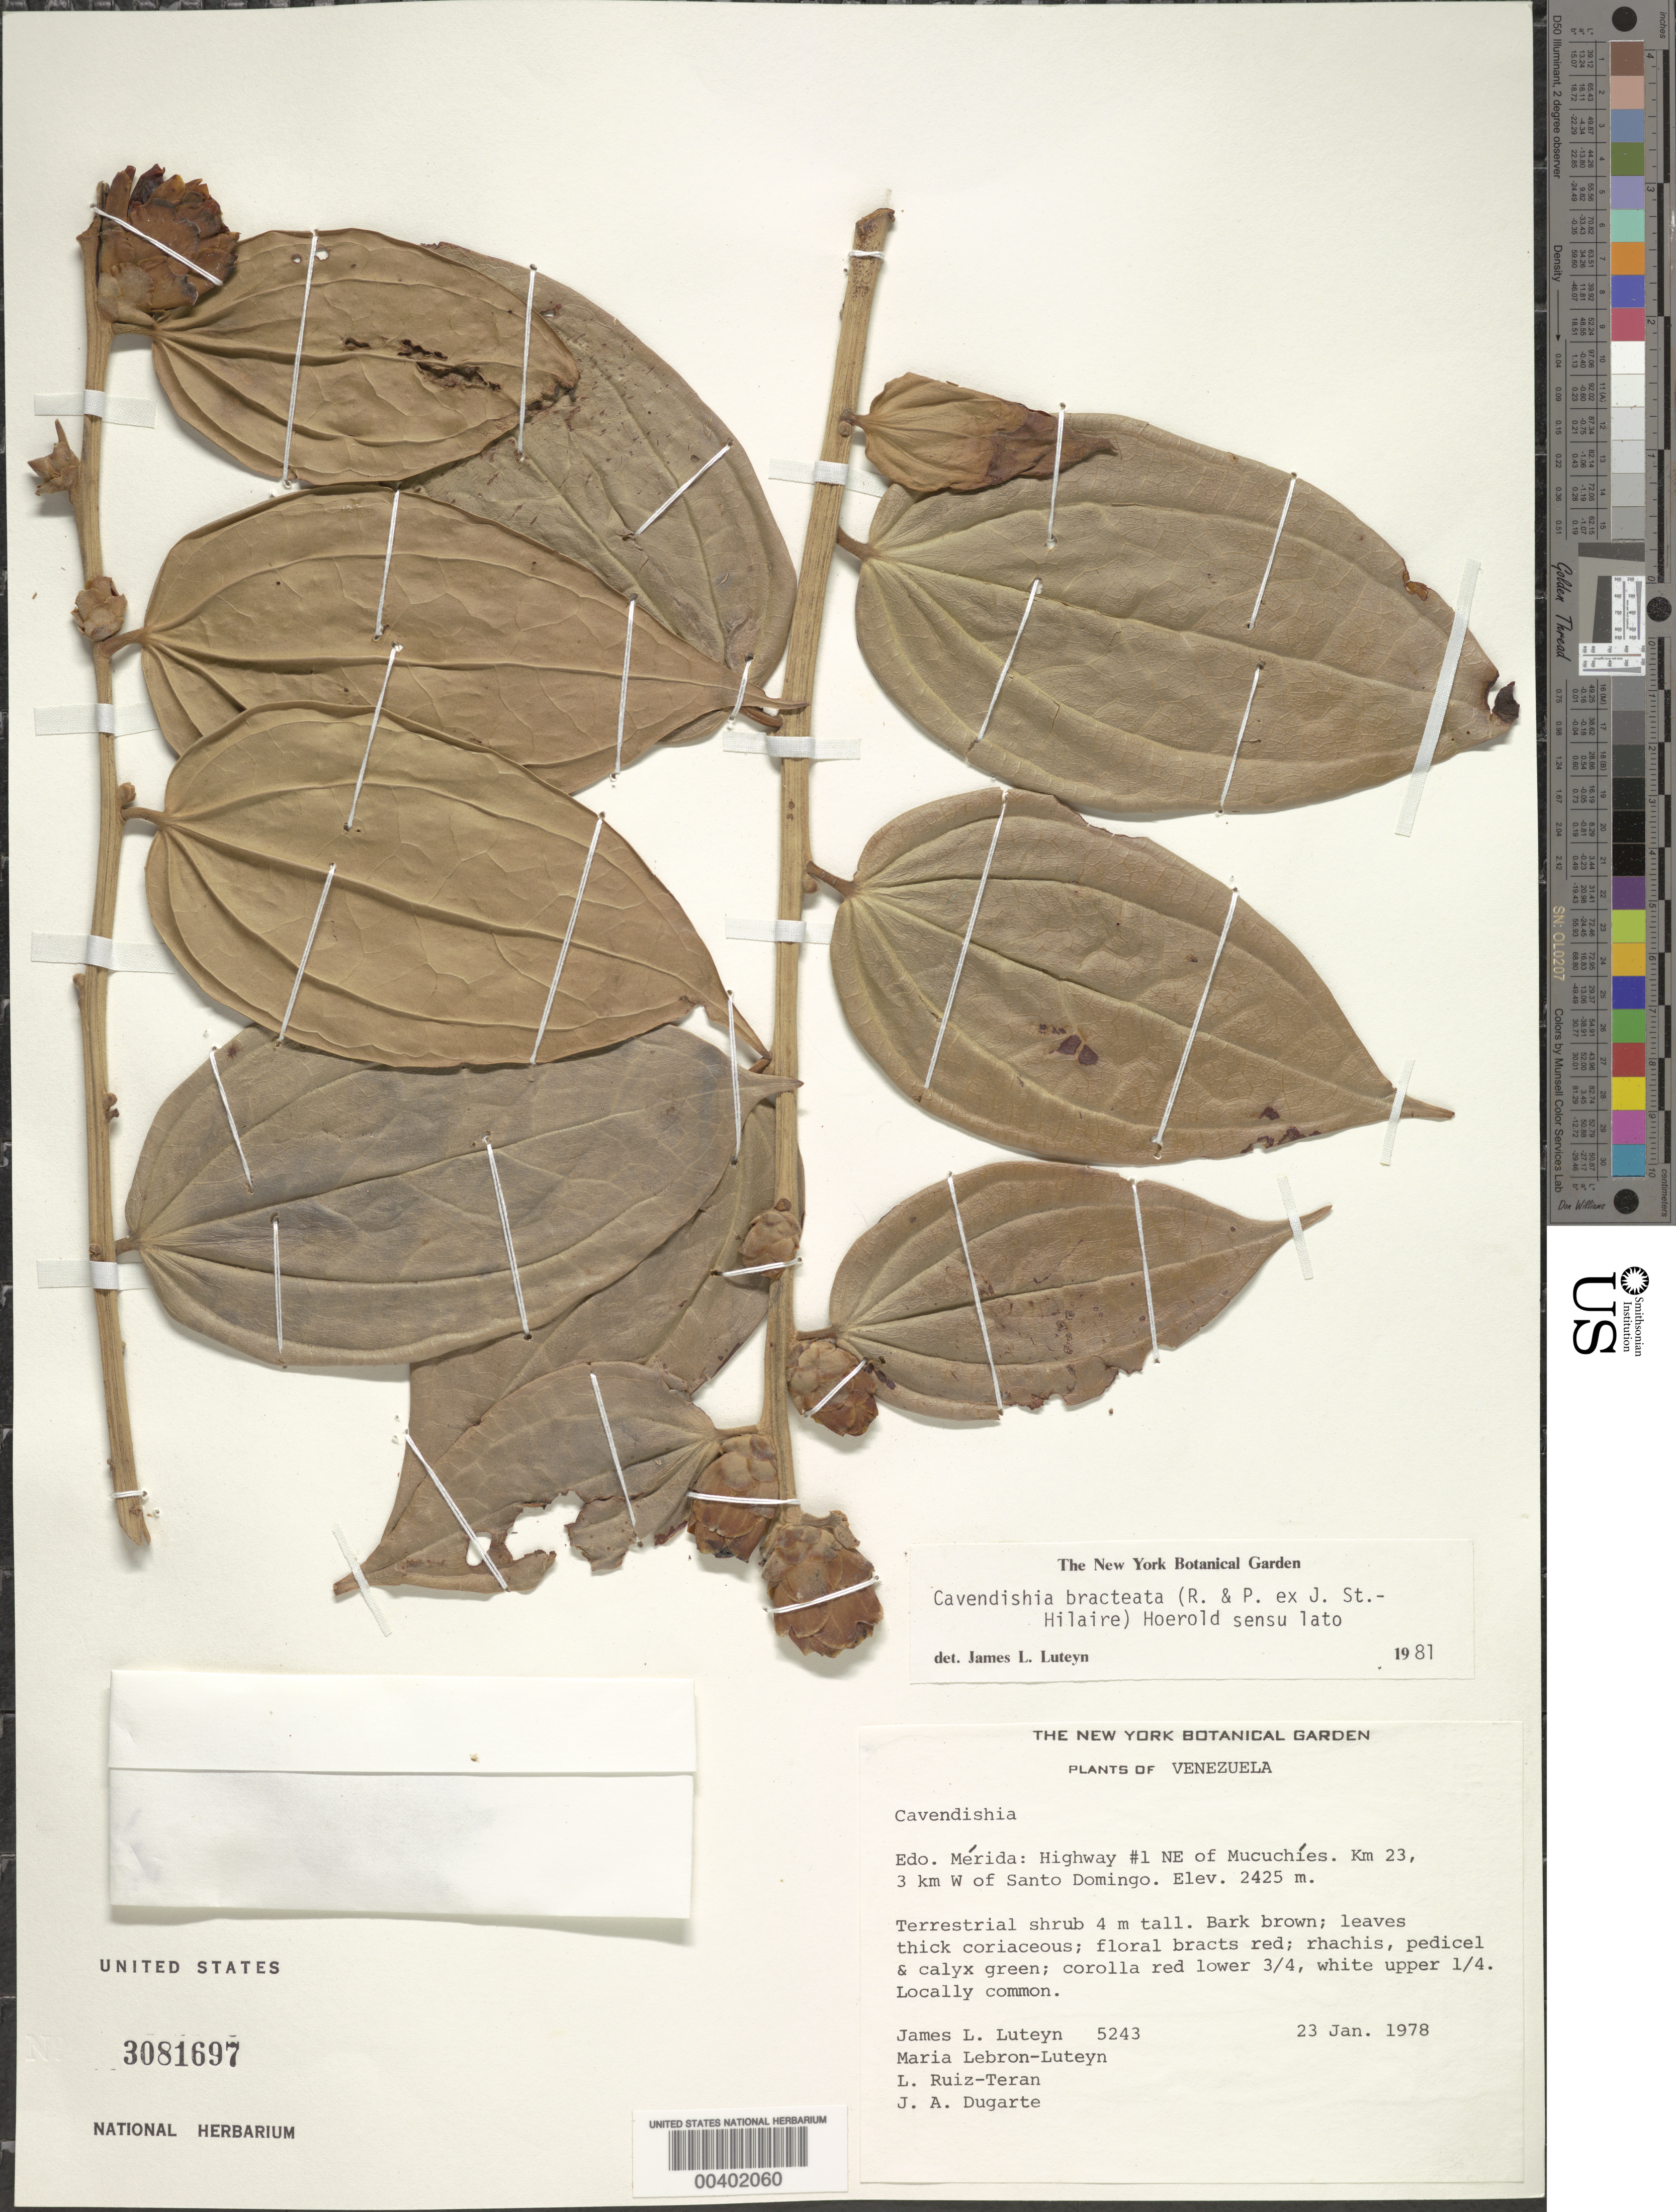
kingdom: Plantae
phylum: Tracheophyta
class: Magnoliopsida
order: Ericales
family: Ericaceae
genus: Cavendishia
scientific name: Cavendishia bracteata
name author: (Ruiz & Pav. ex J. St.-Hil.) Hoerold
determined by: Luteyn, J. L.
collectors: J. L. Luteyn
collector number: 5243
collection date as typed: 23 Jan 1978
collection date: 1978-01-23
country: Venezuela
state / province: Mérida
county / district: Rangel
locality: Highway #1 NE of Mucuchíes. Km. 23, 3 km. W of Santo Domingo. Santo Domingo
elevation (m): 2425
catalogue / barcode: US 3081697